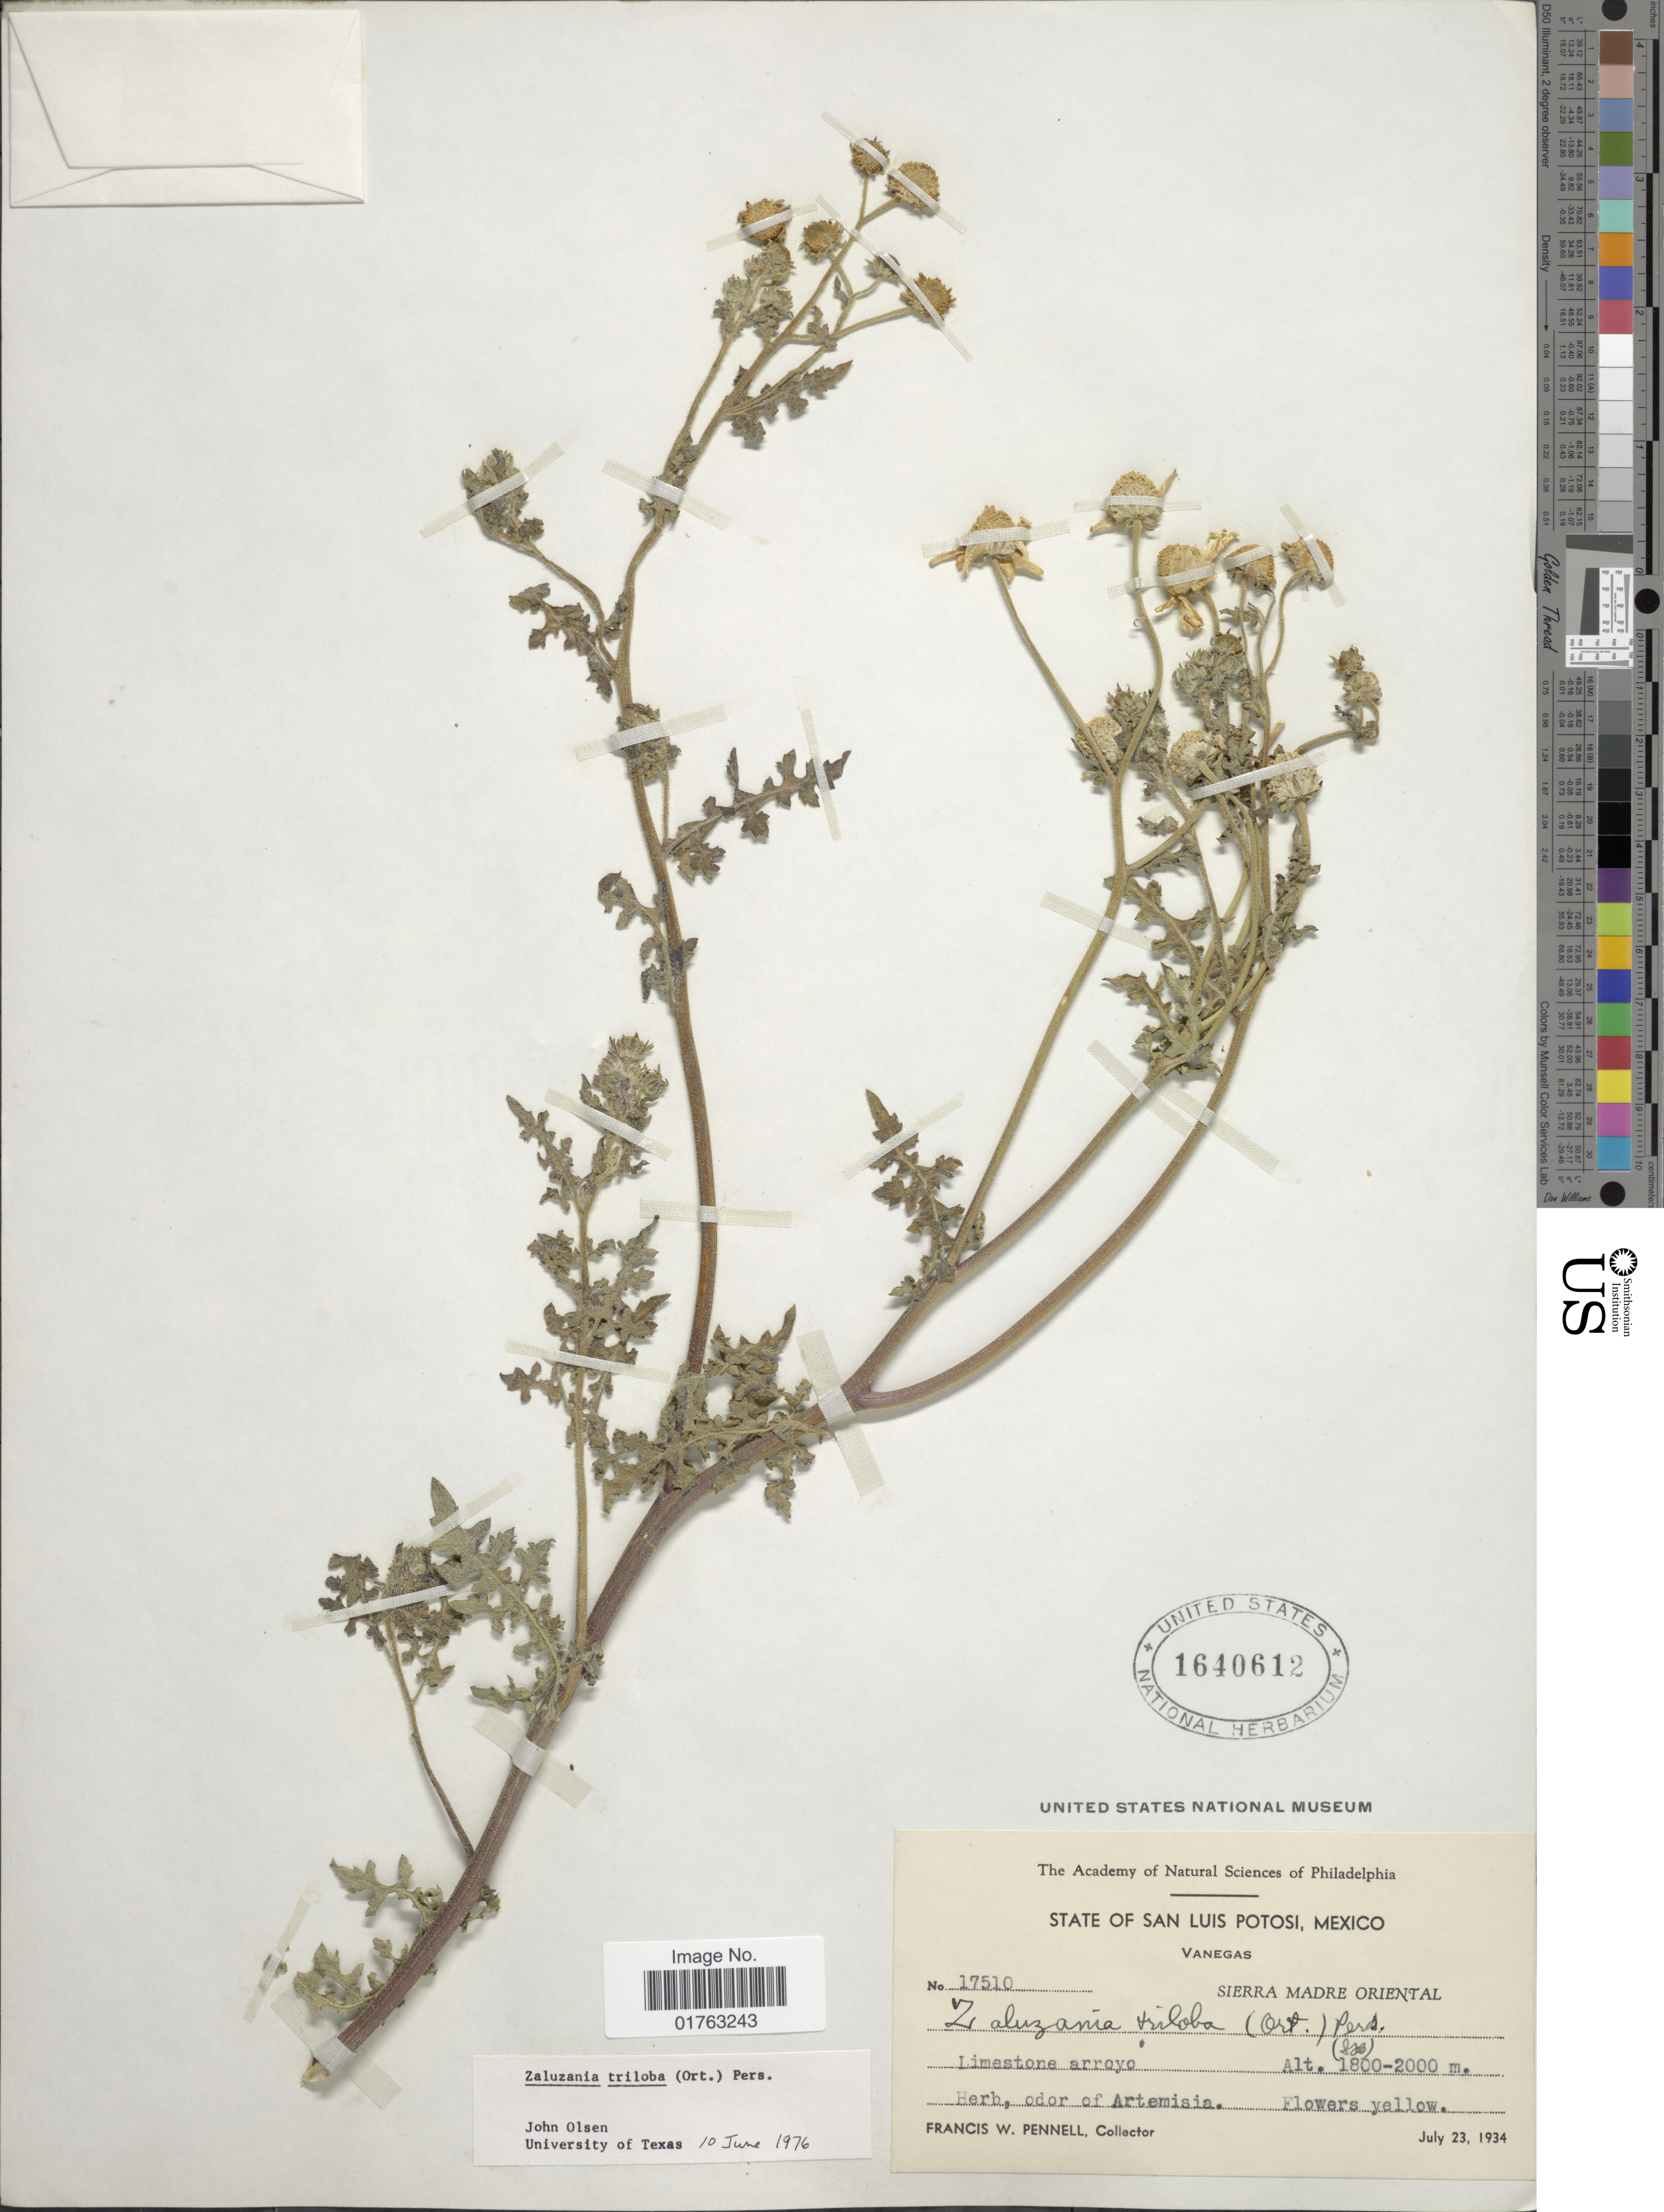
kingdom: Plantae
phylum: Tracheophyta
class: Magnoliopsida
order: Asterales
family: Asteraceae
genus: Zaluzania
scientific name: Zaluzania triloba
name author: (Ortega) Pers.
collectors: F. W. Pennell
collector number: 17510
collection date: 1934-07-23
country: Mexico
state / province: San Luis Potosí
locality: Vanegas. Sierra Madre Oriental.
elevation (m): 1800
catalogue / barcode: US 1640612